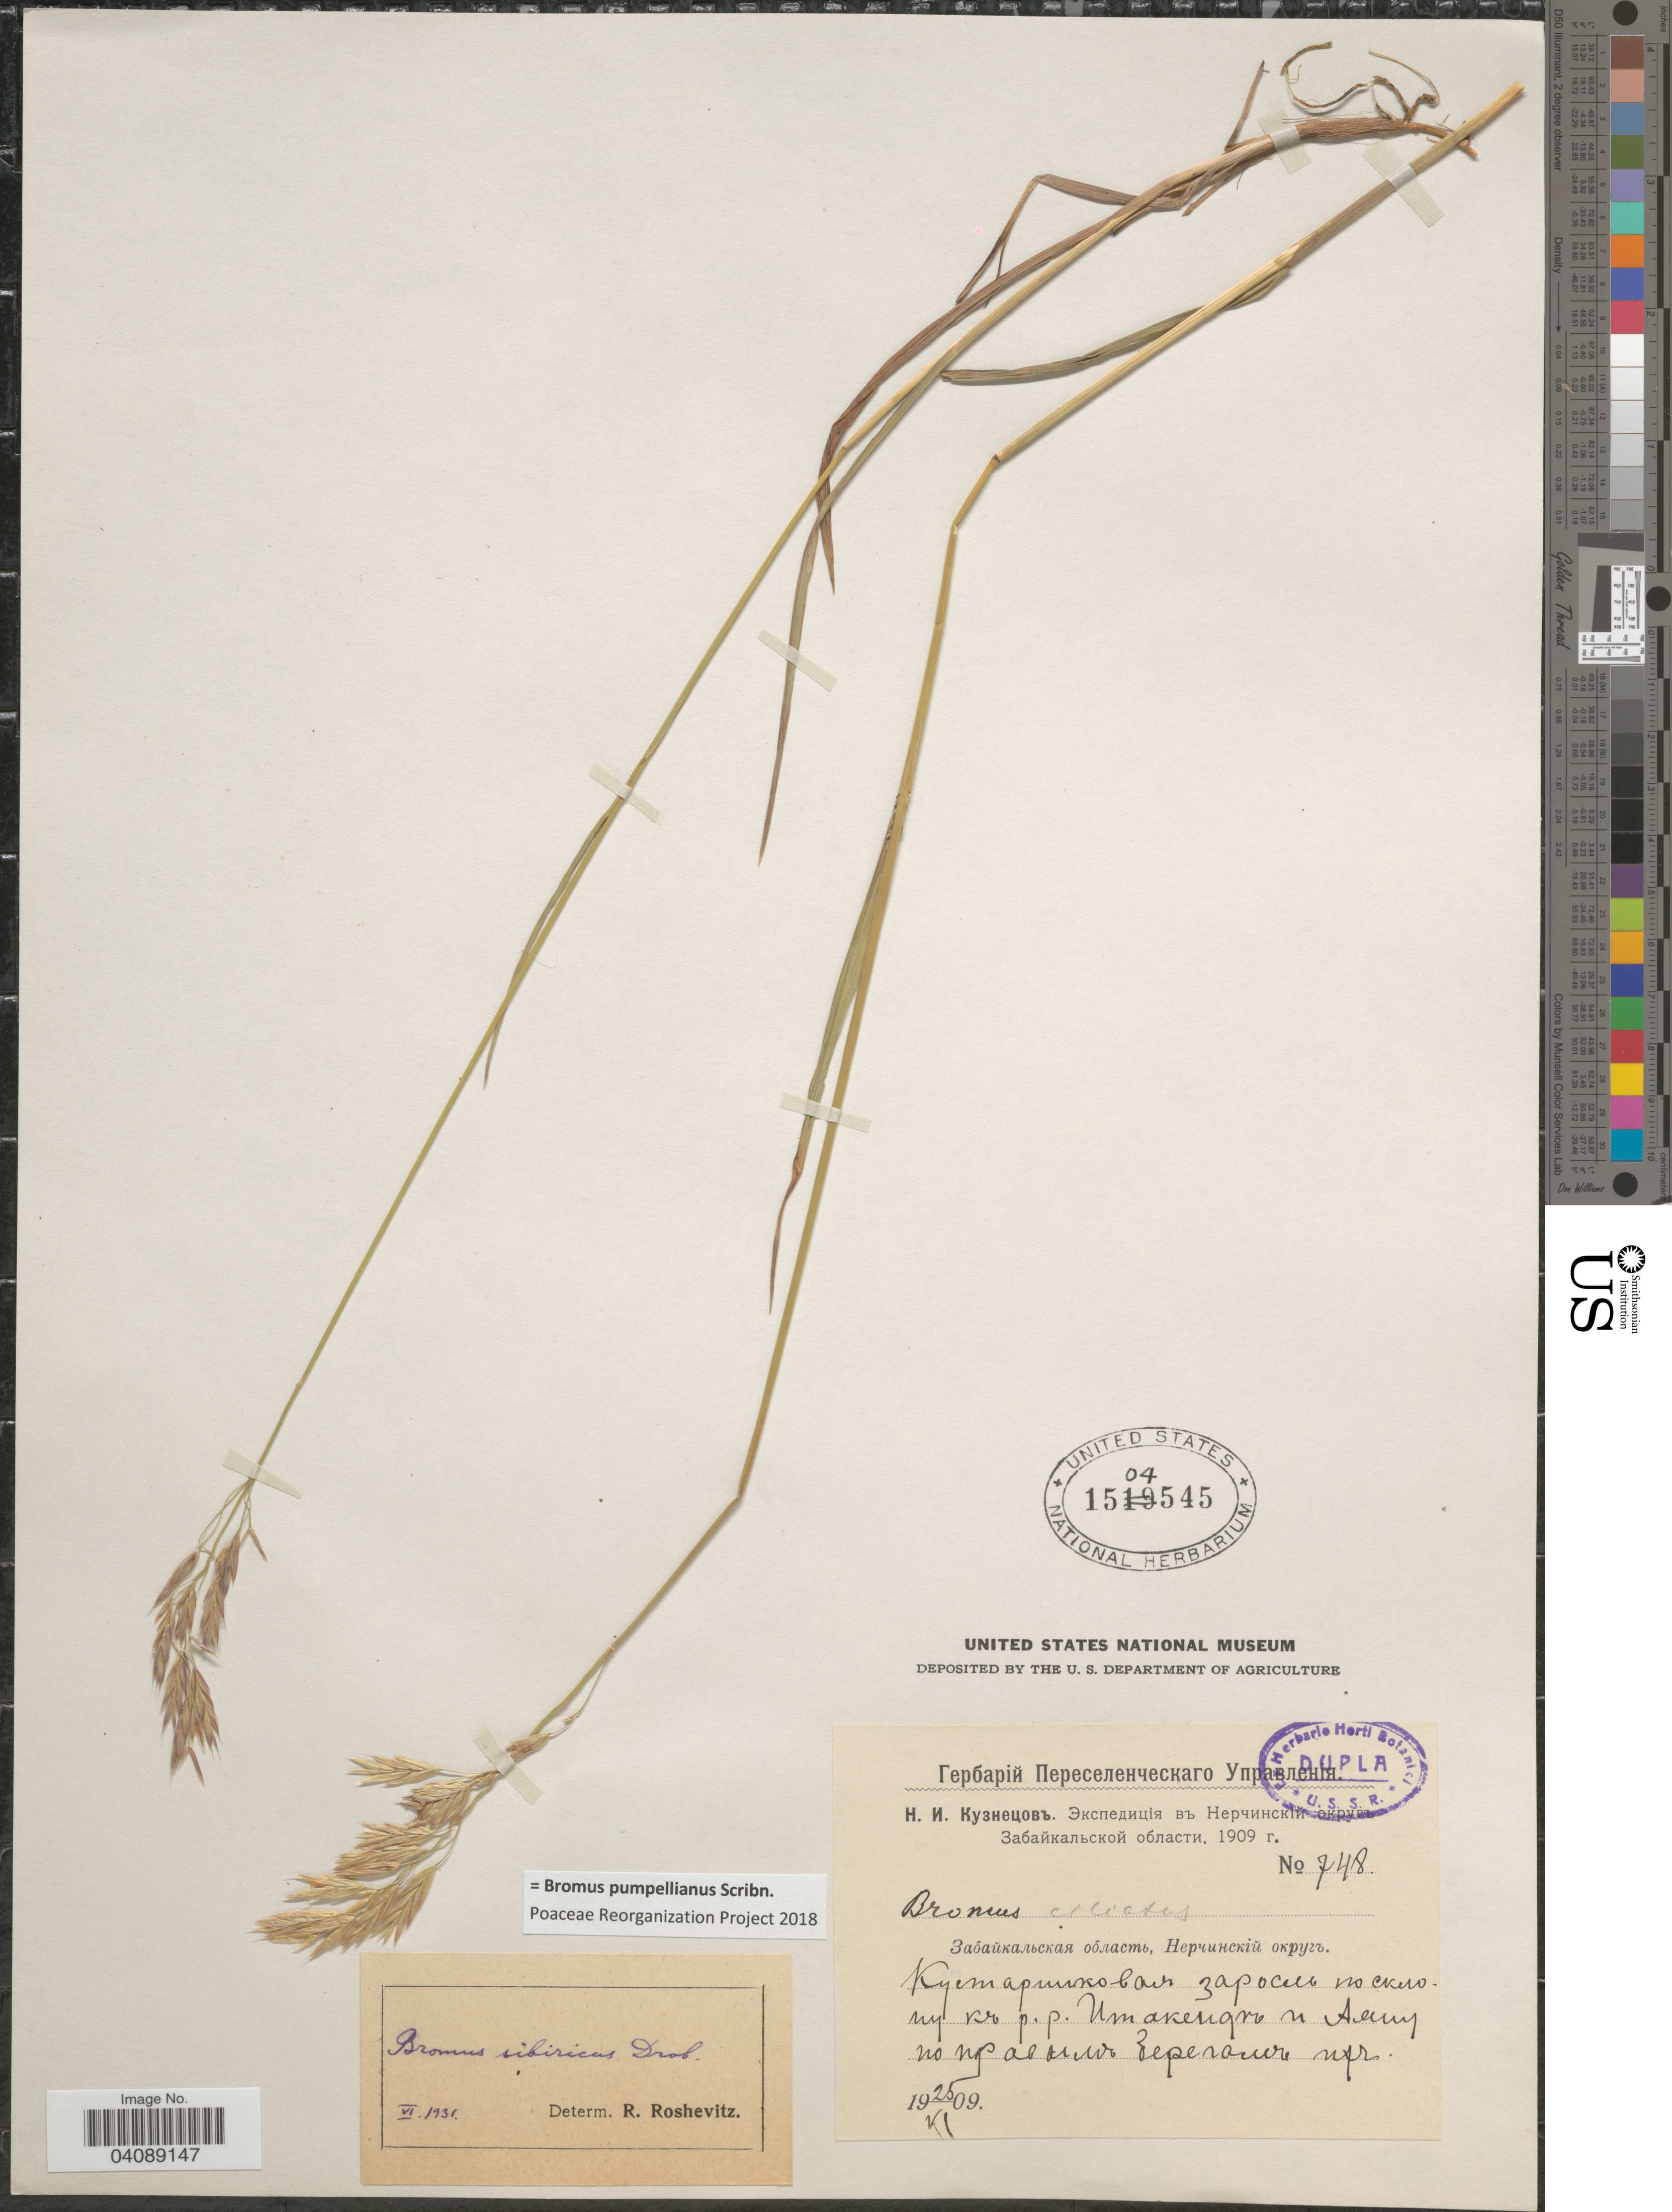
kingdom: Plantae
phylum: Tracheophyta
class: Liliopsida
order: Poales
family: Poaceae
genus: Bromus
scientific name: Bromus pumpellianus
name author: Scribn.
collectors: N. Kuznetsov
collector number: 748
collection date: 1909-06-25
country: Russian Federation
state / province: Zabaykalsky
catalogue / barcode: US 1504545